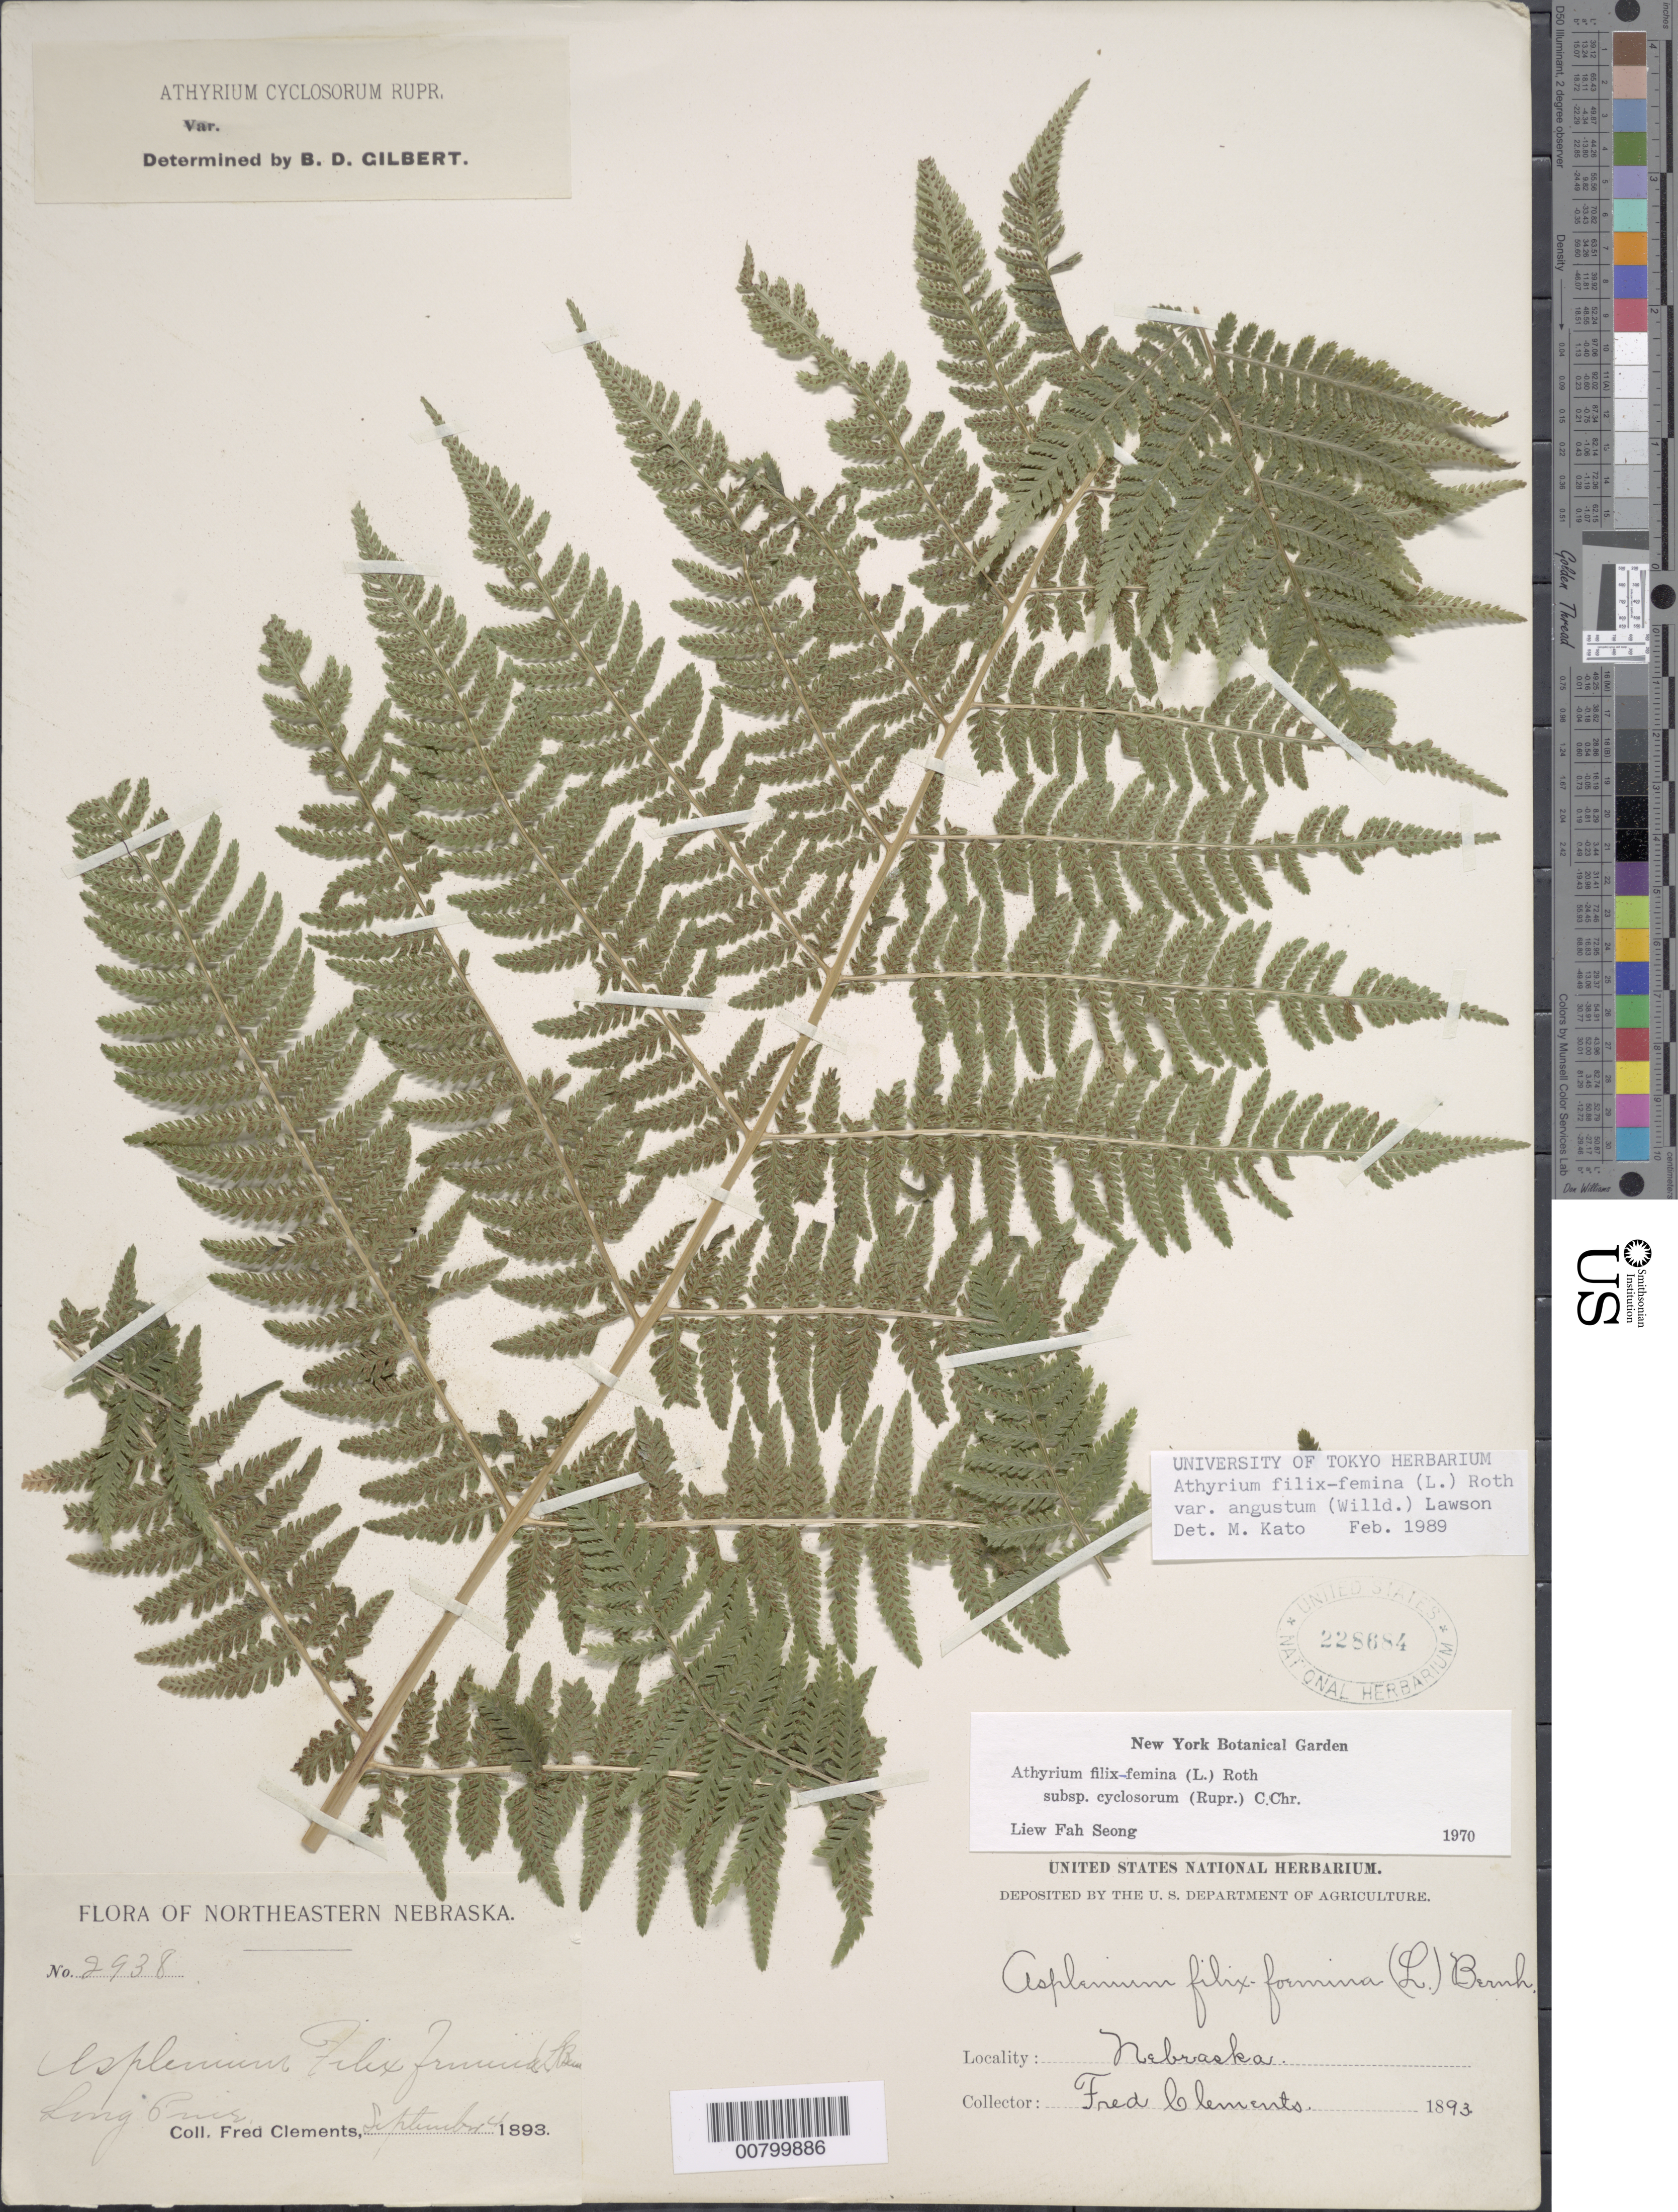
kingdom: Plantae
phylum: Tracheophyta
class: Polypodiopsida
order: Polypodiales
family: Athyriaceae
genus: Athyrium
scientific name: Athyrium filix-femina subsp. angustatum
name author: (Willd.) R.T. Clausen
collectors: F. E. Clements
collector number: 2938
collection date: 1893-09-04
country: United States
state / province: Nebraska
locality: Northeastern Nebraska, Long Pine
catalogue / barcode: US 228684